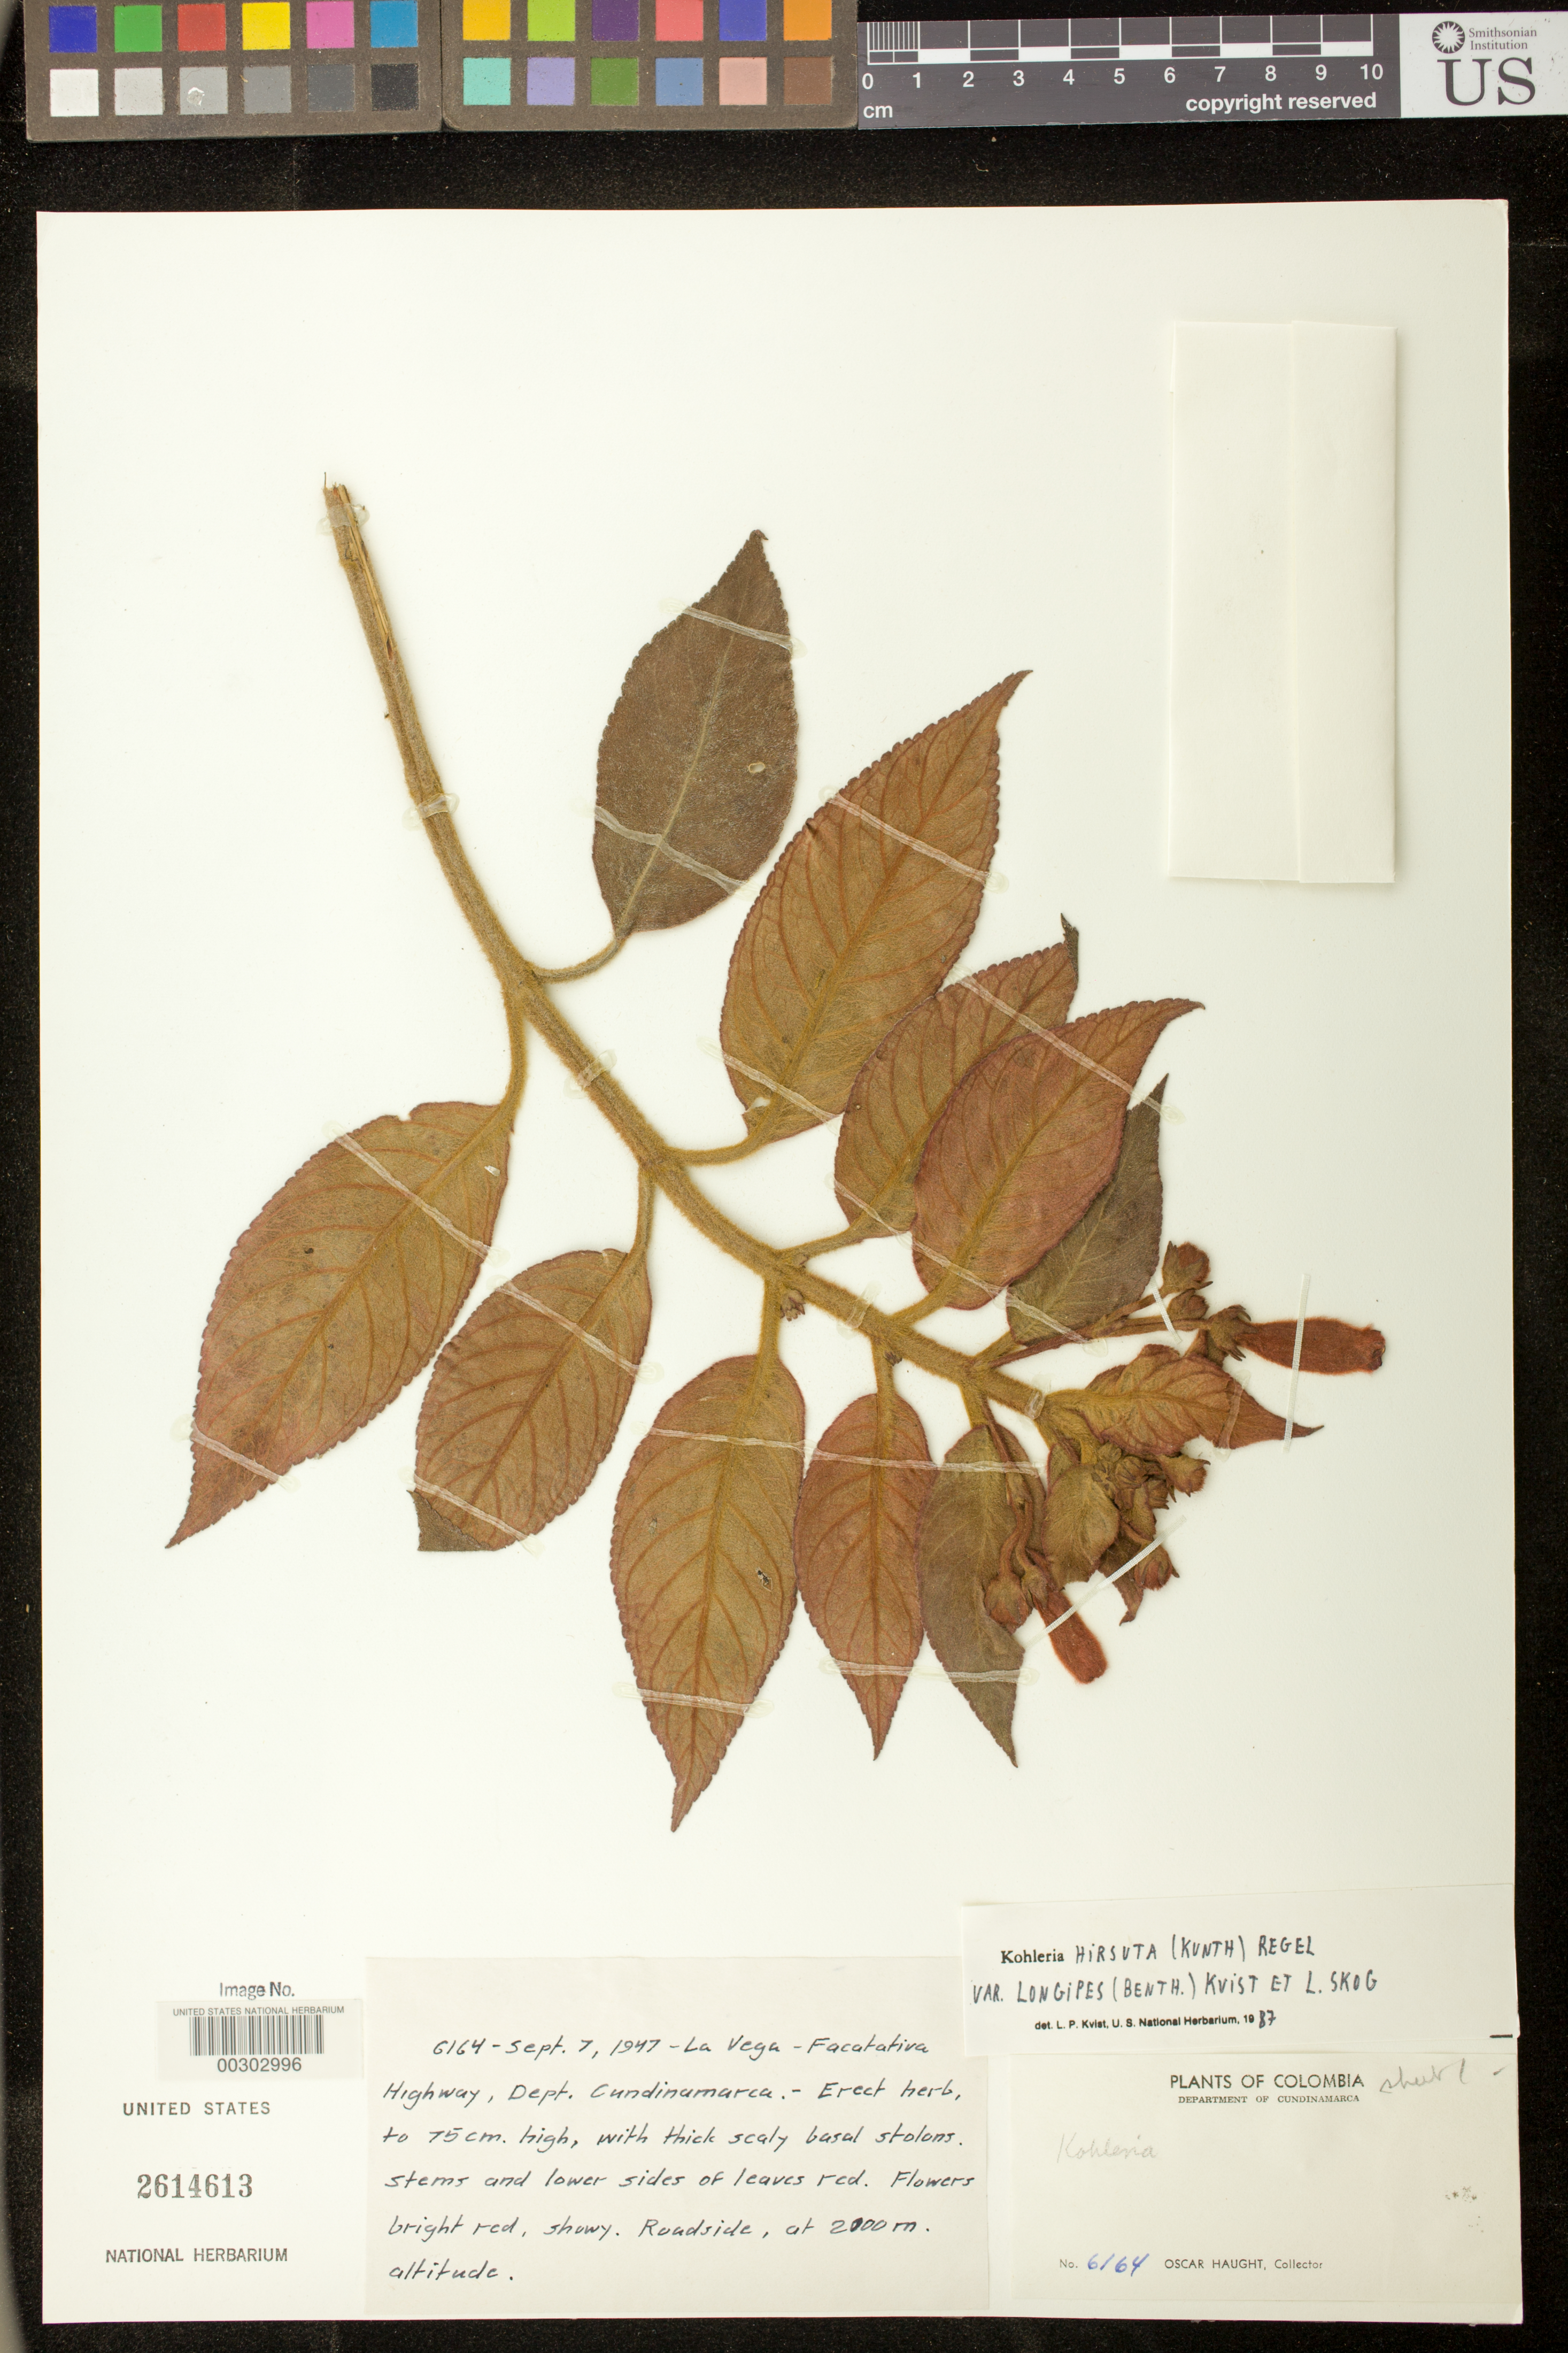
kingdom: Plantae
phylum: Tracheophyta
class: Magnoliopsida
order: Lamiales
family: Gesneriaceae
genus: Kohleria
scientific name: Kohleria hirsuta var. longipes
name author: (Benth.) L.P. Kvist & L.E. Skog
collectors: O. L. Haught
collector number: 6164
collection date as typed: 07 Sep 1947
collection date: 1947-09-07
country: Colombia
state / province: Cundinamarca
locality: La Vega - Facatativa highway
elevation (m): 2000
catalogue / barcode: US 2614613